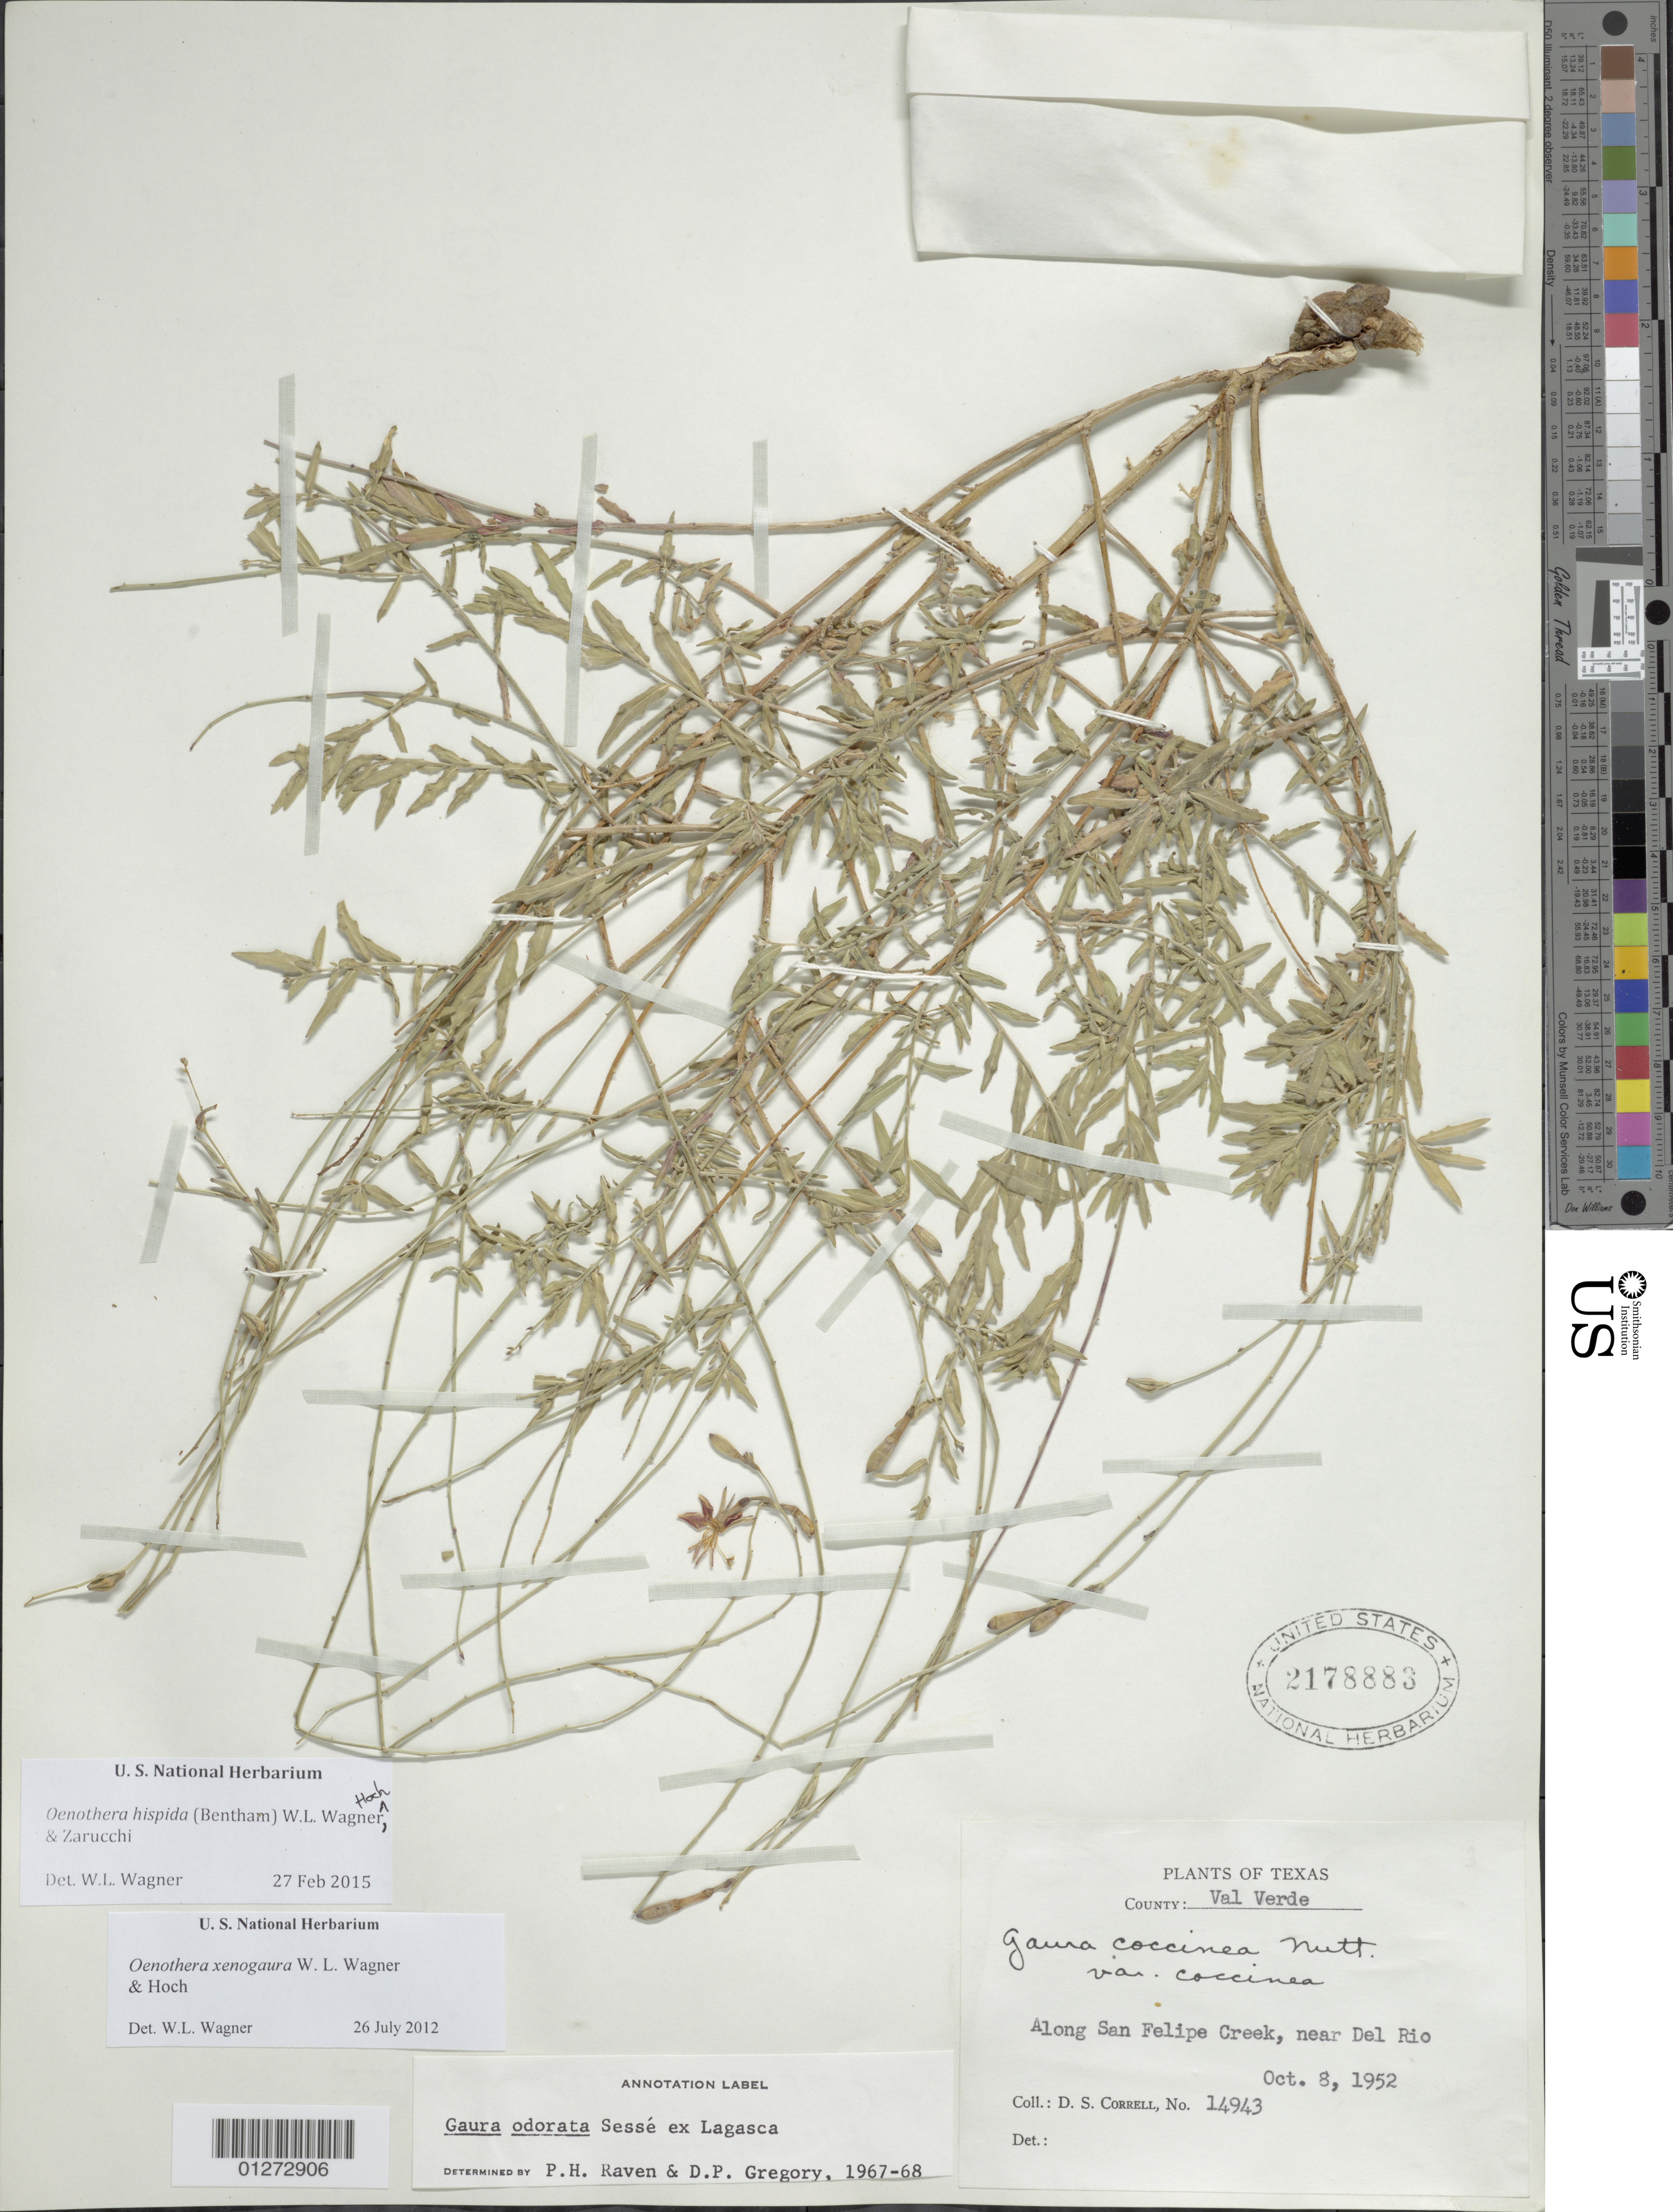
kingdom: Plantae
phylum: Tracheophyta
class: Magnoliopsida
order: Myrtales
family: Onagraceae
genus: Oenothera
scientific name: Oenothera hispida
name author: (Benth.) W.L. Wagner et al.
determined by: Wagner, W. L., (BOT), Smithsonian Institution - National Museum of Natural History (UNITED STATES)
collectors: D. S. Correll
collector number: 14943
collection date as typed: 8 Oct 1952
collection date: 1952-10-08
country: United States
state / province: Texas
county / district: Val Verde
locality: Along San Felipe Creek, near Del Rio.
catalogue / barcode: US 2178883